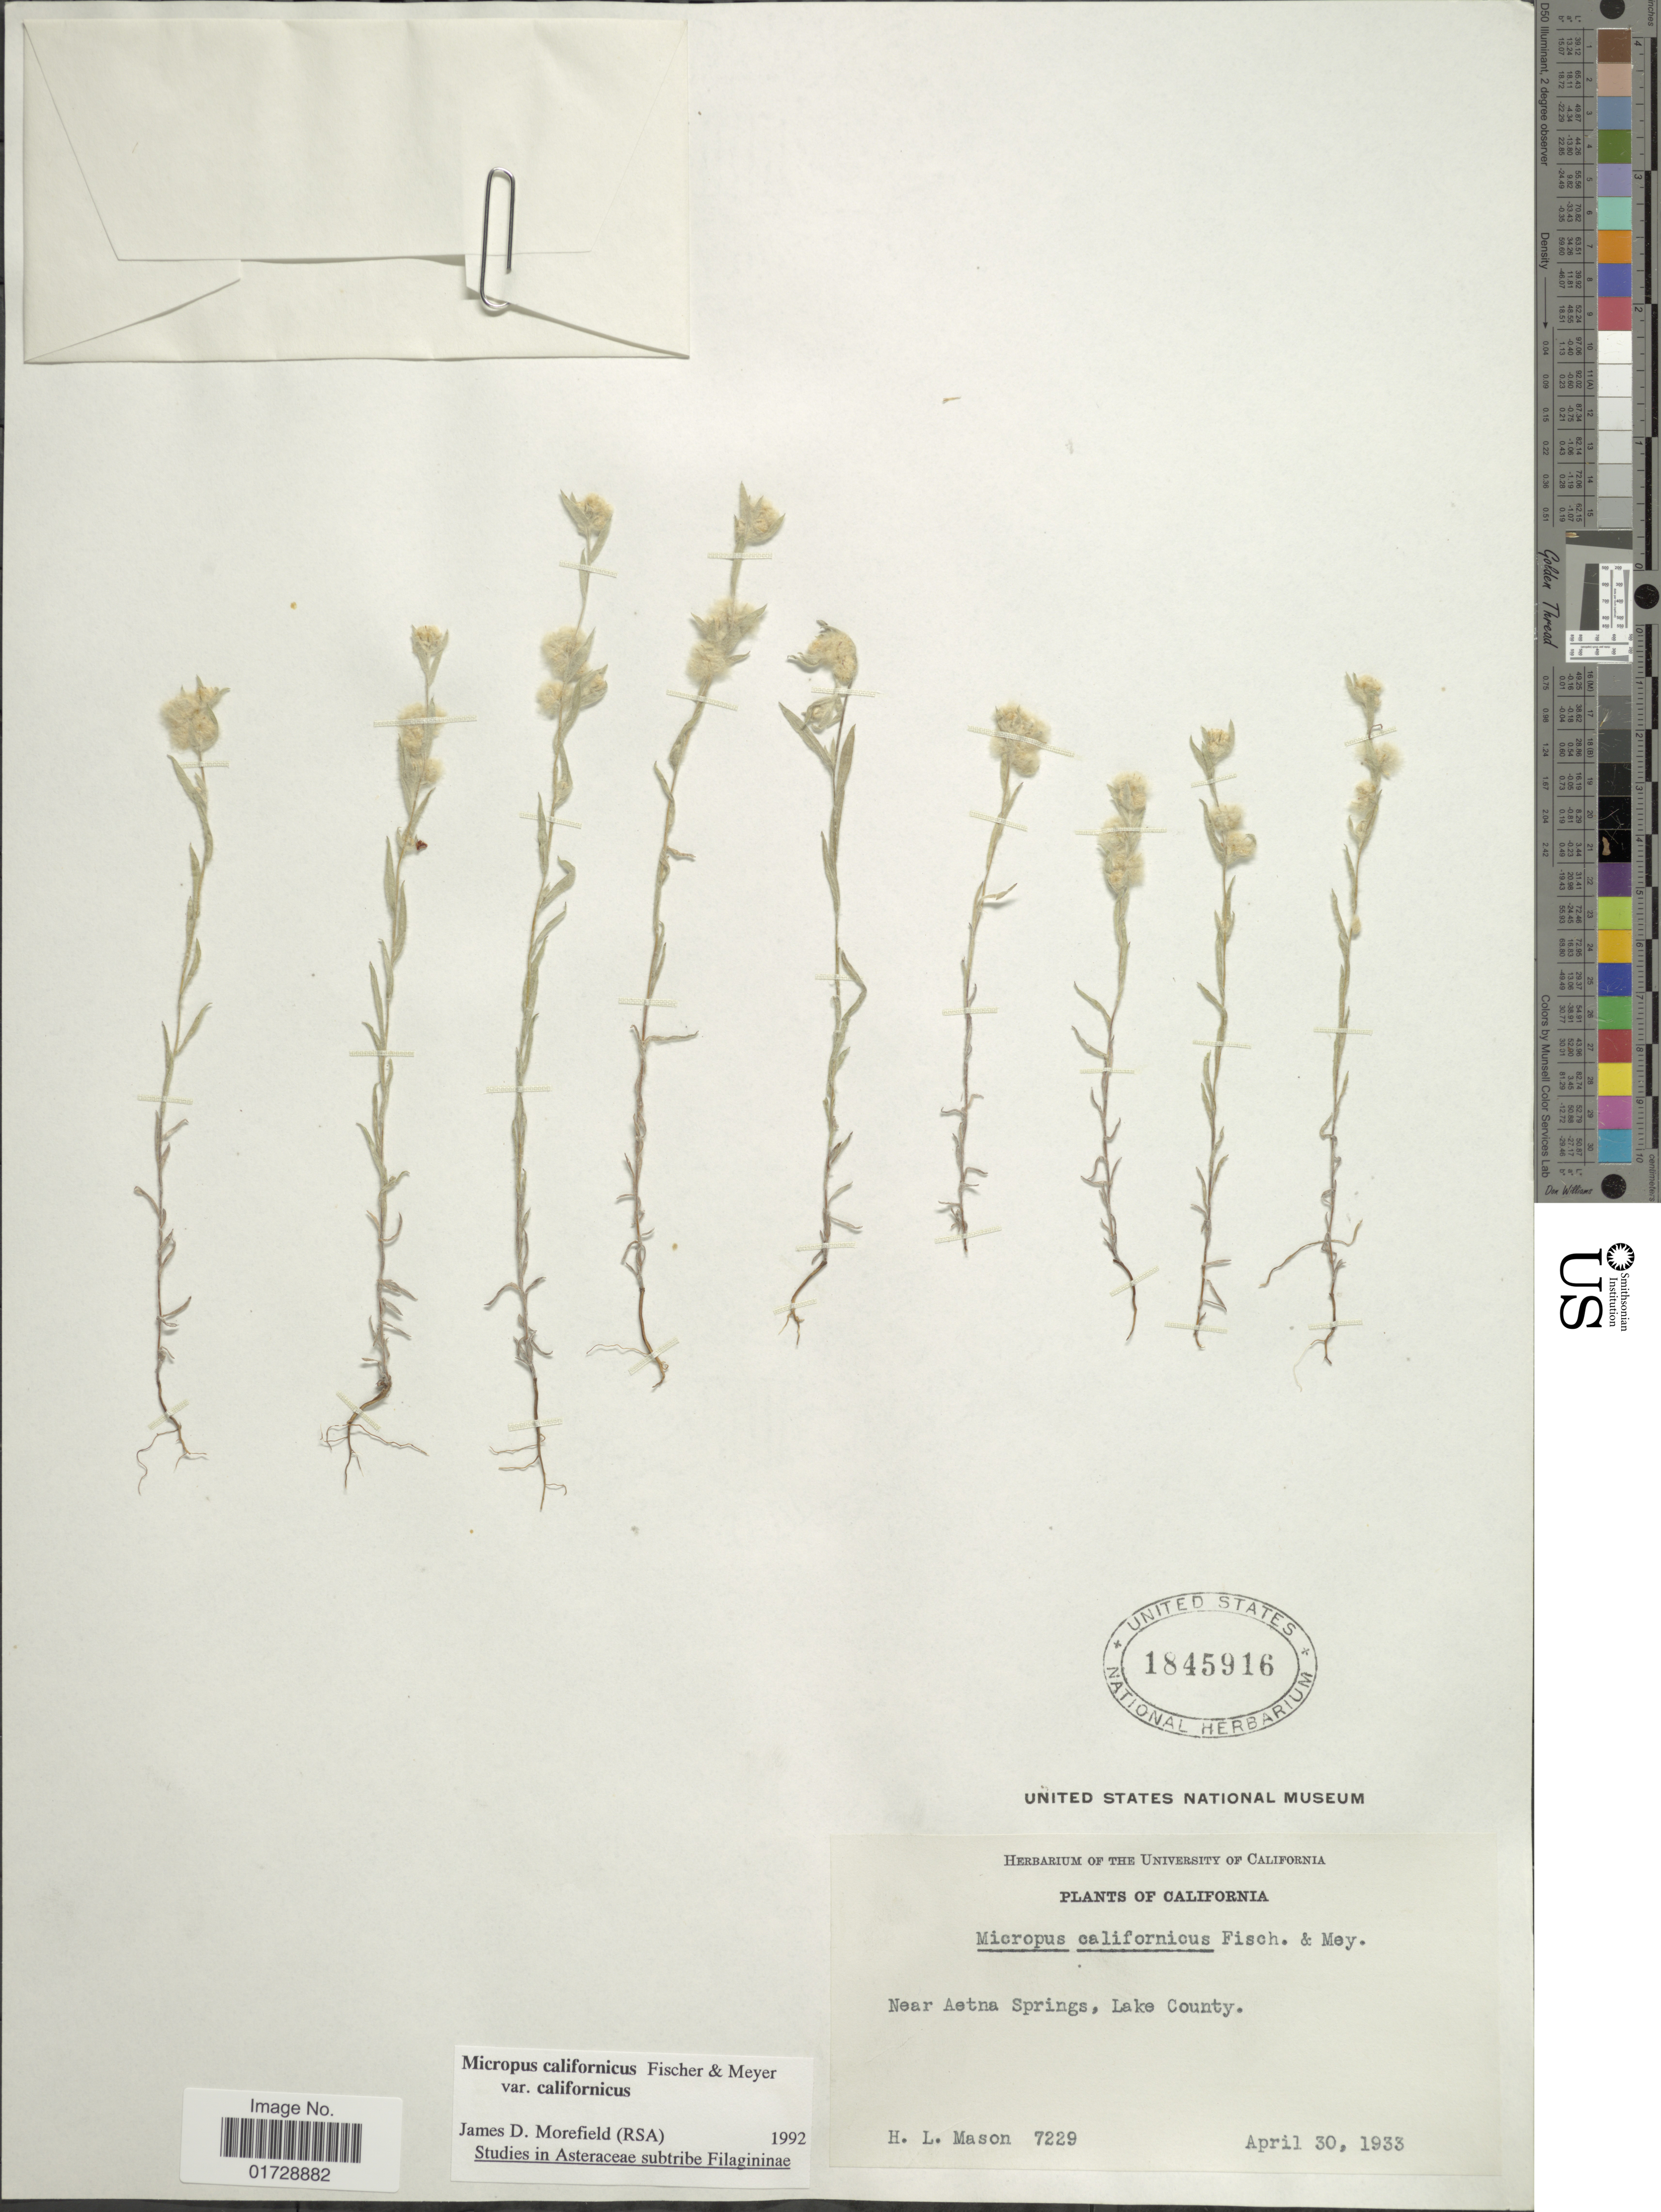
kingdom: Plantae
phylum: Tracheophyta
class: Magnoliopsida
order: Asterales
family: Asteraceae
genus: Micropus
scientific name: Micropus californicus var. californicus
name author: Fisch. & C.A. Mey.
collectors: H. L. Mason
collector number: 7229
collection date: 1933-04-30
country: United States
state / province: California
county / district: Lake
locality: Near Aetna Springs, Lake County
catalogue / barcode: US 1845916